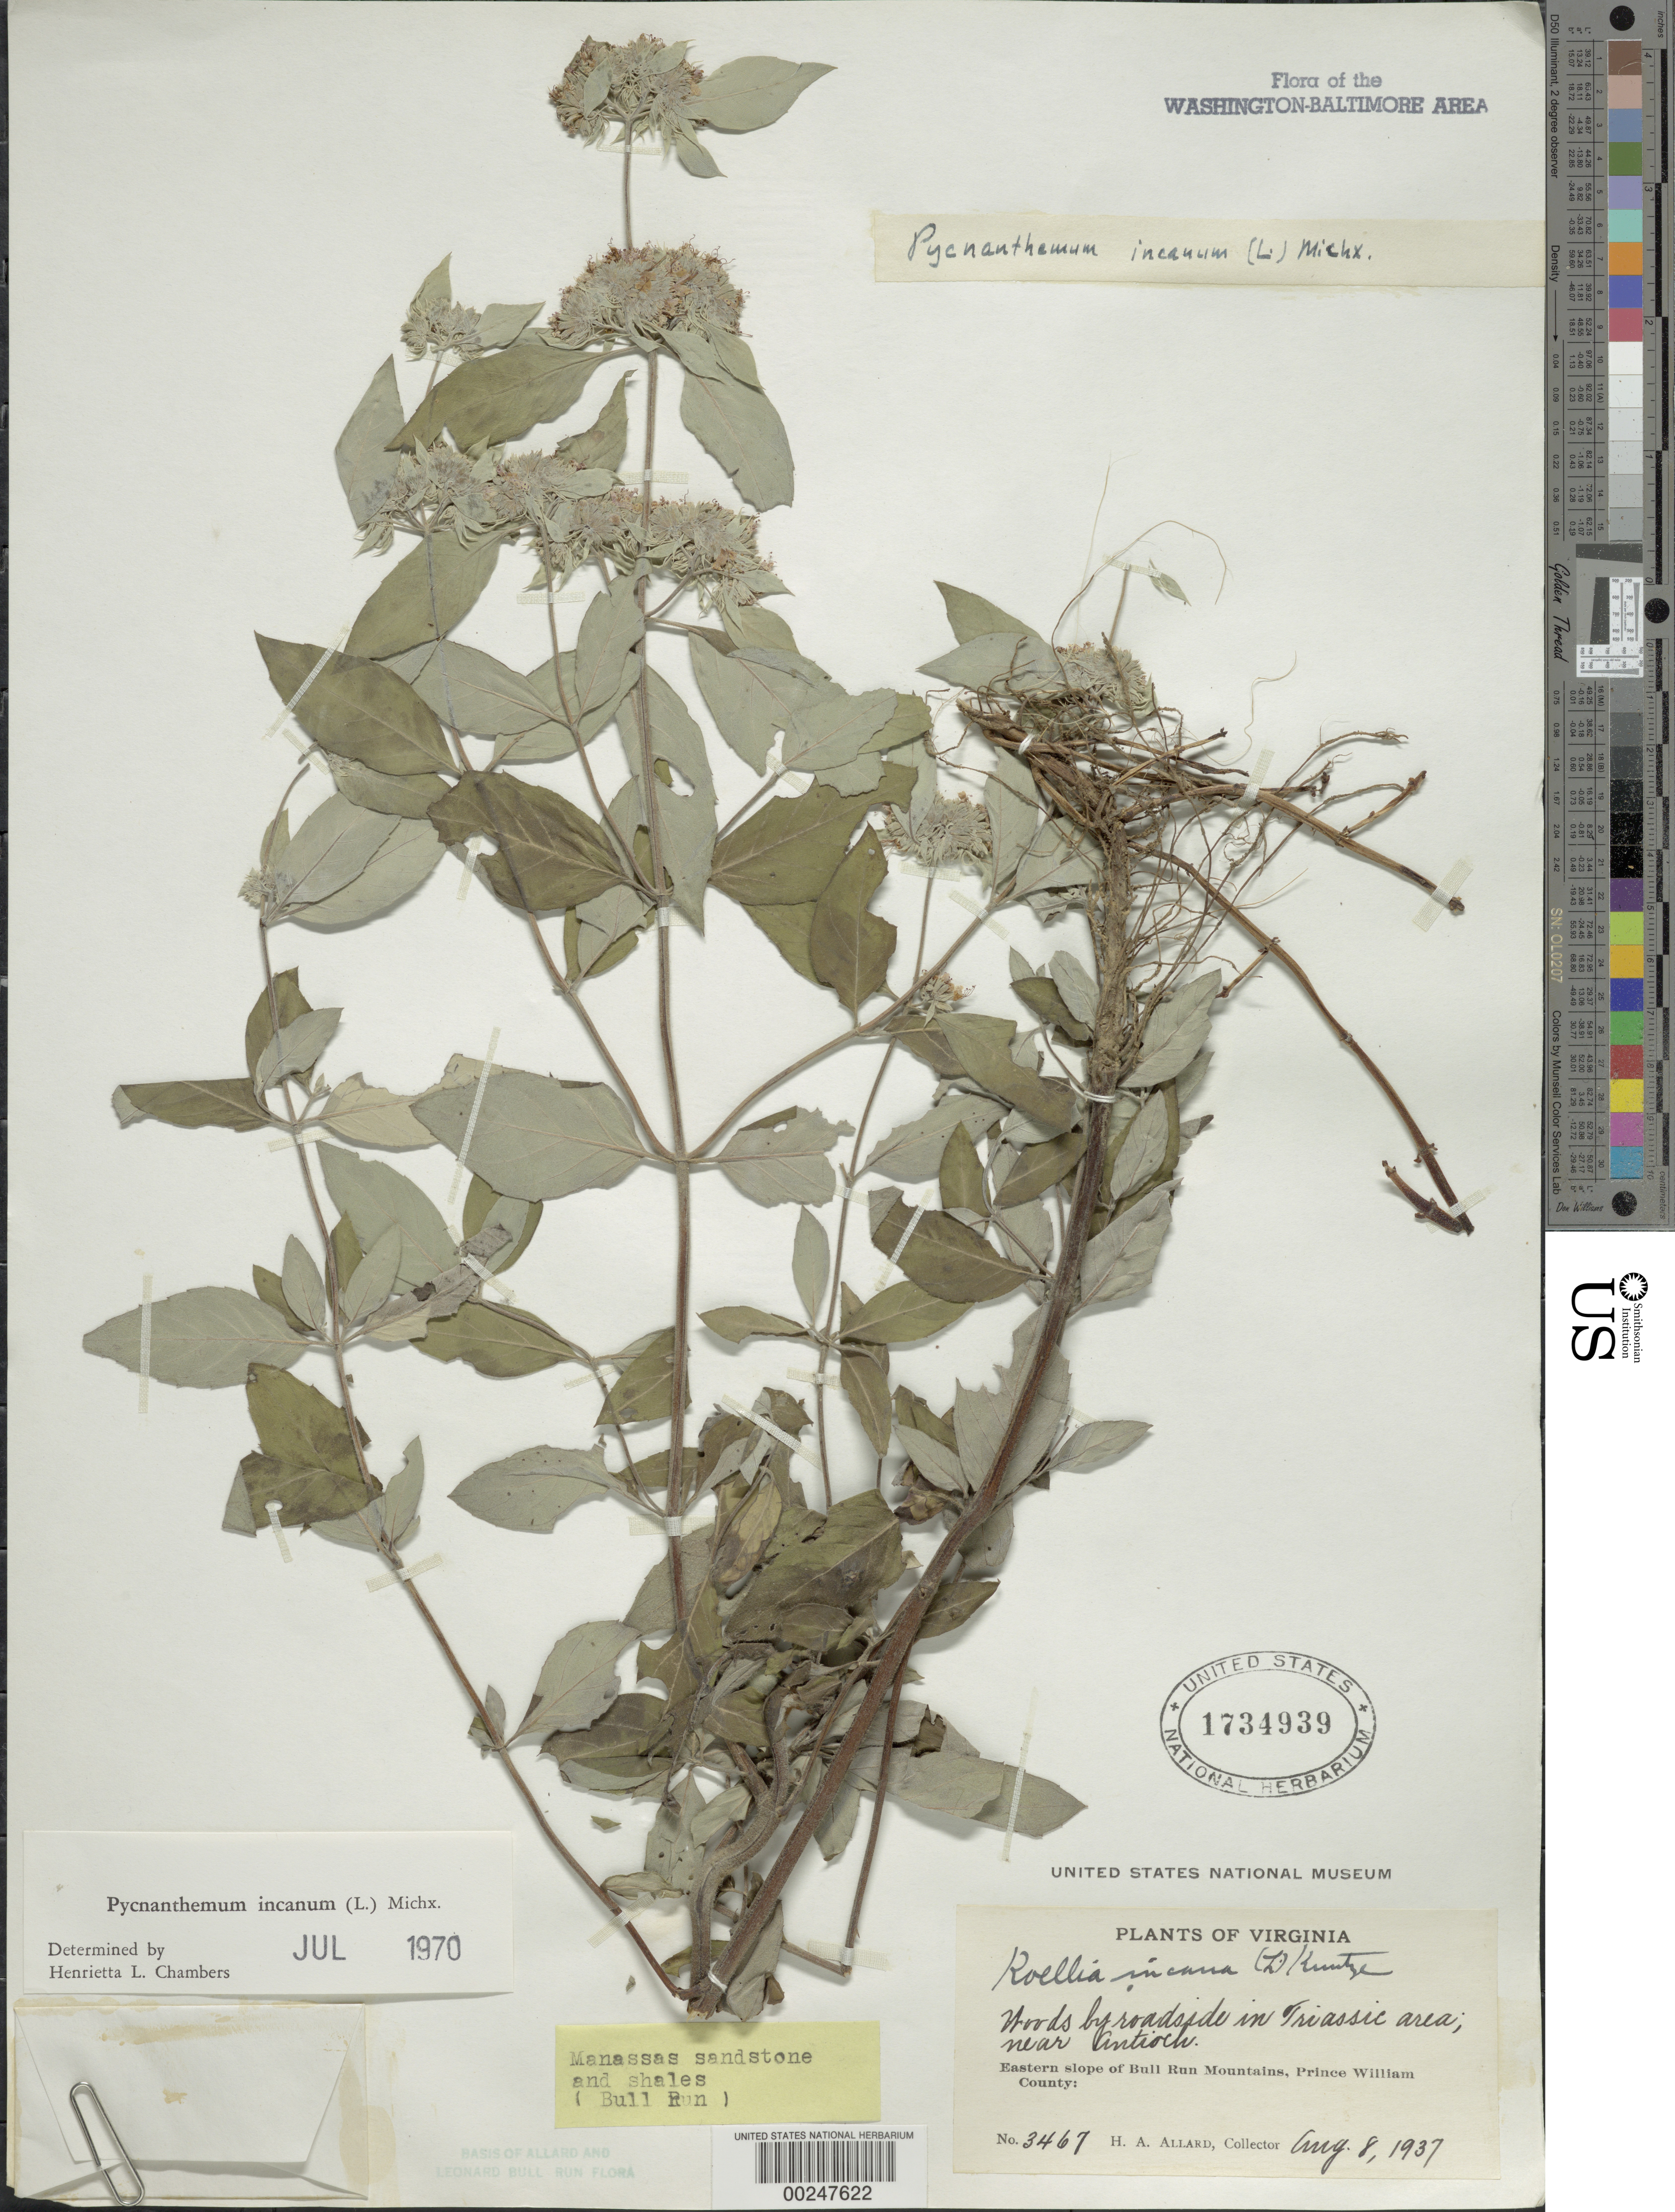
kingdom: Plantae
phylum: Tracheophyta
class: Magnoliopsida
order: Lamiales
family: Lamiaceae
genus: Pycnanthemum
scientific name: Pycnanthemum incanum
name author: (L.) Michx.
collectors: H. A. Allard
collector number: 3467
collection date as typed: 08 Aug 1937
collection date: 1937-08-08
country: United States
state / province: Virginia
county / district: Prince William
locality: Eastern slope of Bull Run Mt, near Antioch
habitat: By roadside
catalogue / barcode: US 1734939